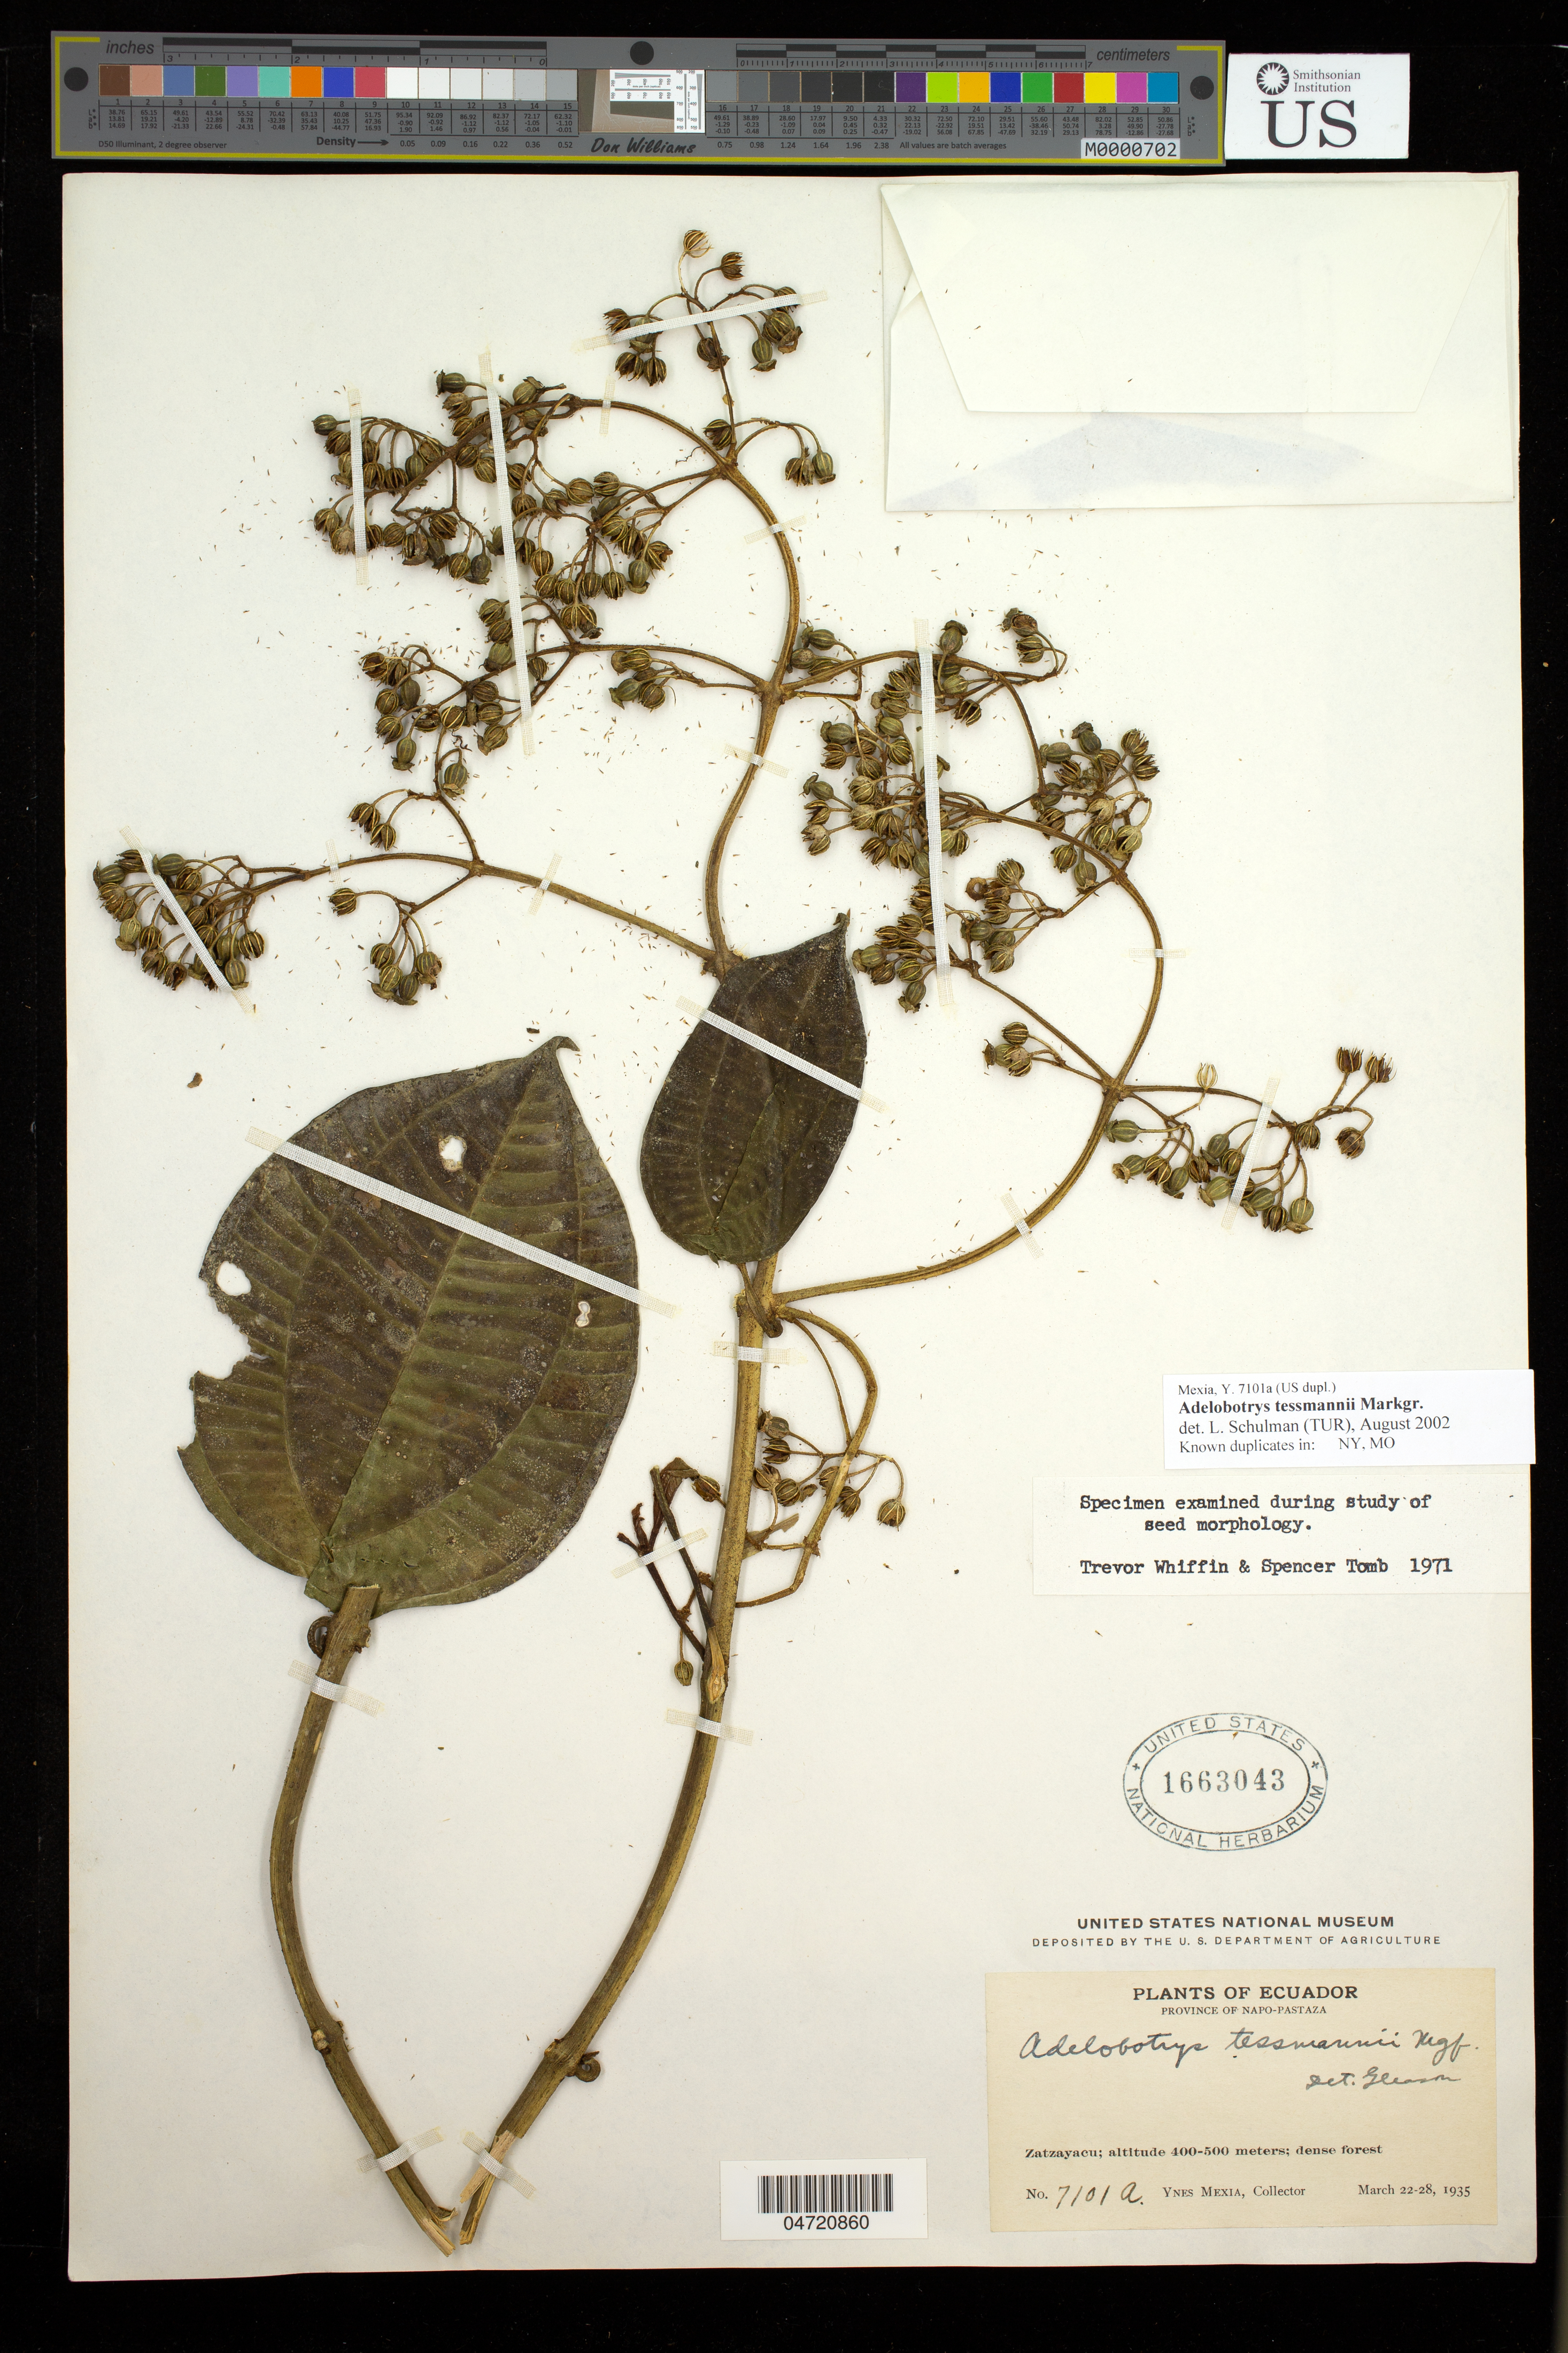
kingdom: Plantae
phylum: Tracheophyta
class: Magnoliopsida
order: Myrtales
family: Melastomataceae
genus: Adelobotrys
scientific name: Adelobotrys tessmannii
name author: Markgr.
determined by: Schulman, Leif, (TUR), University of Turku (FINLAND)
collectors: Y. Mexia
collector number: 7101 a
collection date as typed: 22 Mar 1935 to 28 Mar 1935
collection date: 1935-03-22/1935-03-28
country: Ecuador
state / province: Napo / Pastaza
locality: Zatzayacu.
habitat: Dense forest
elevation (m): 400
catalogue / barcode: US 1663043